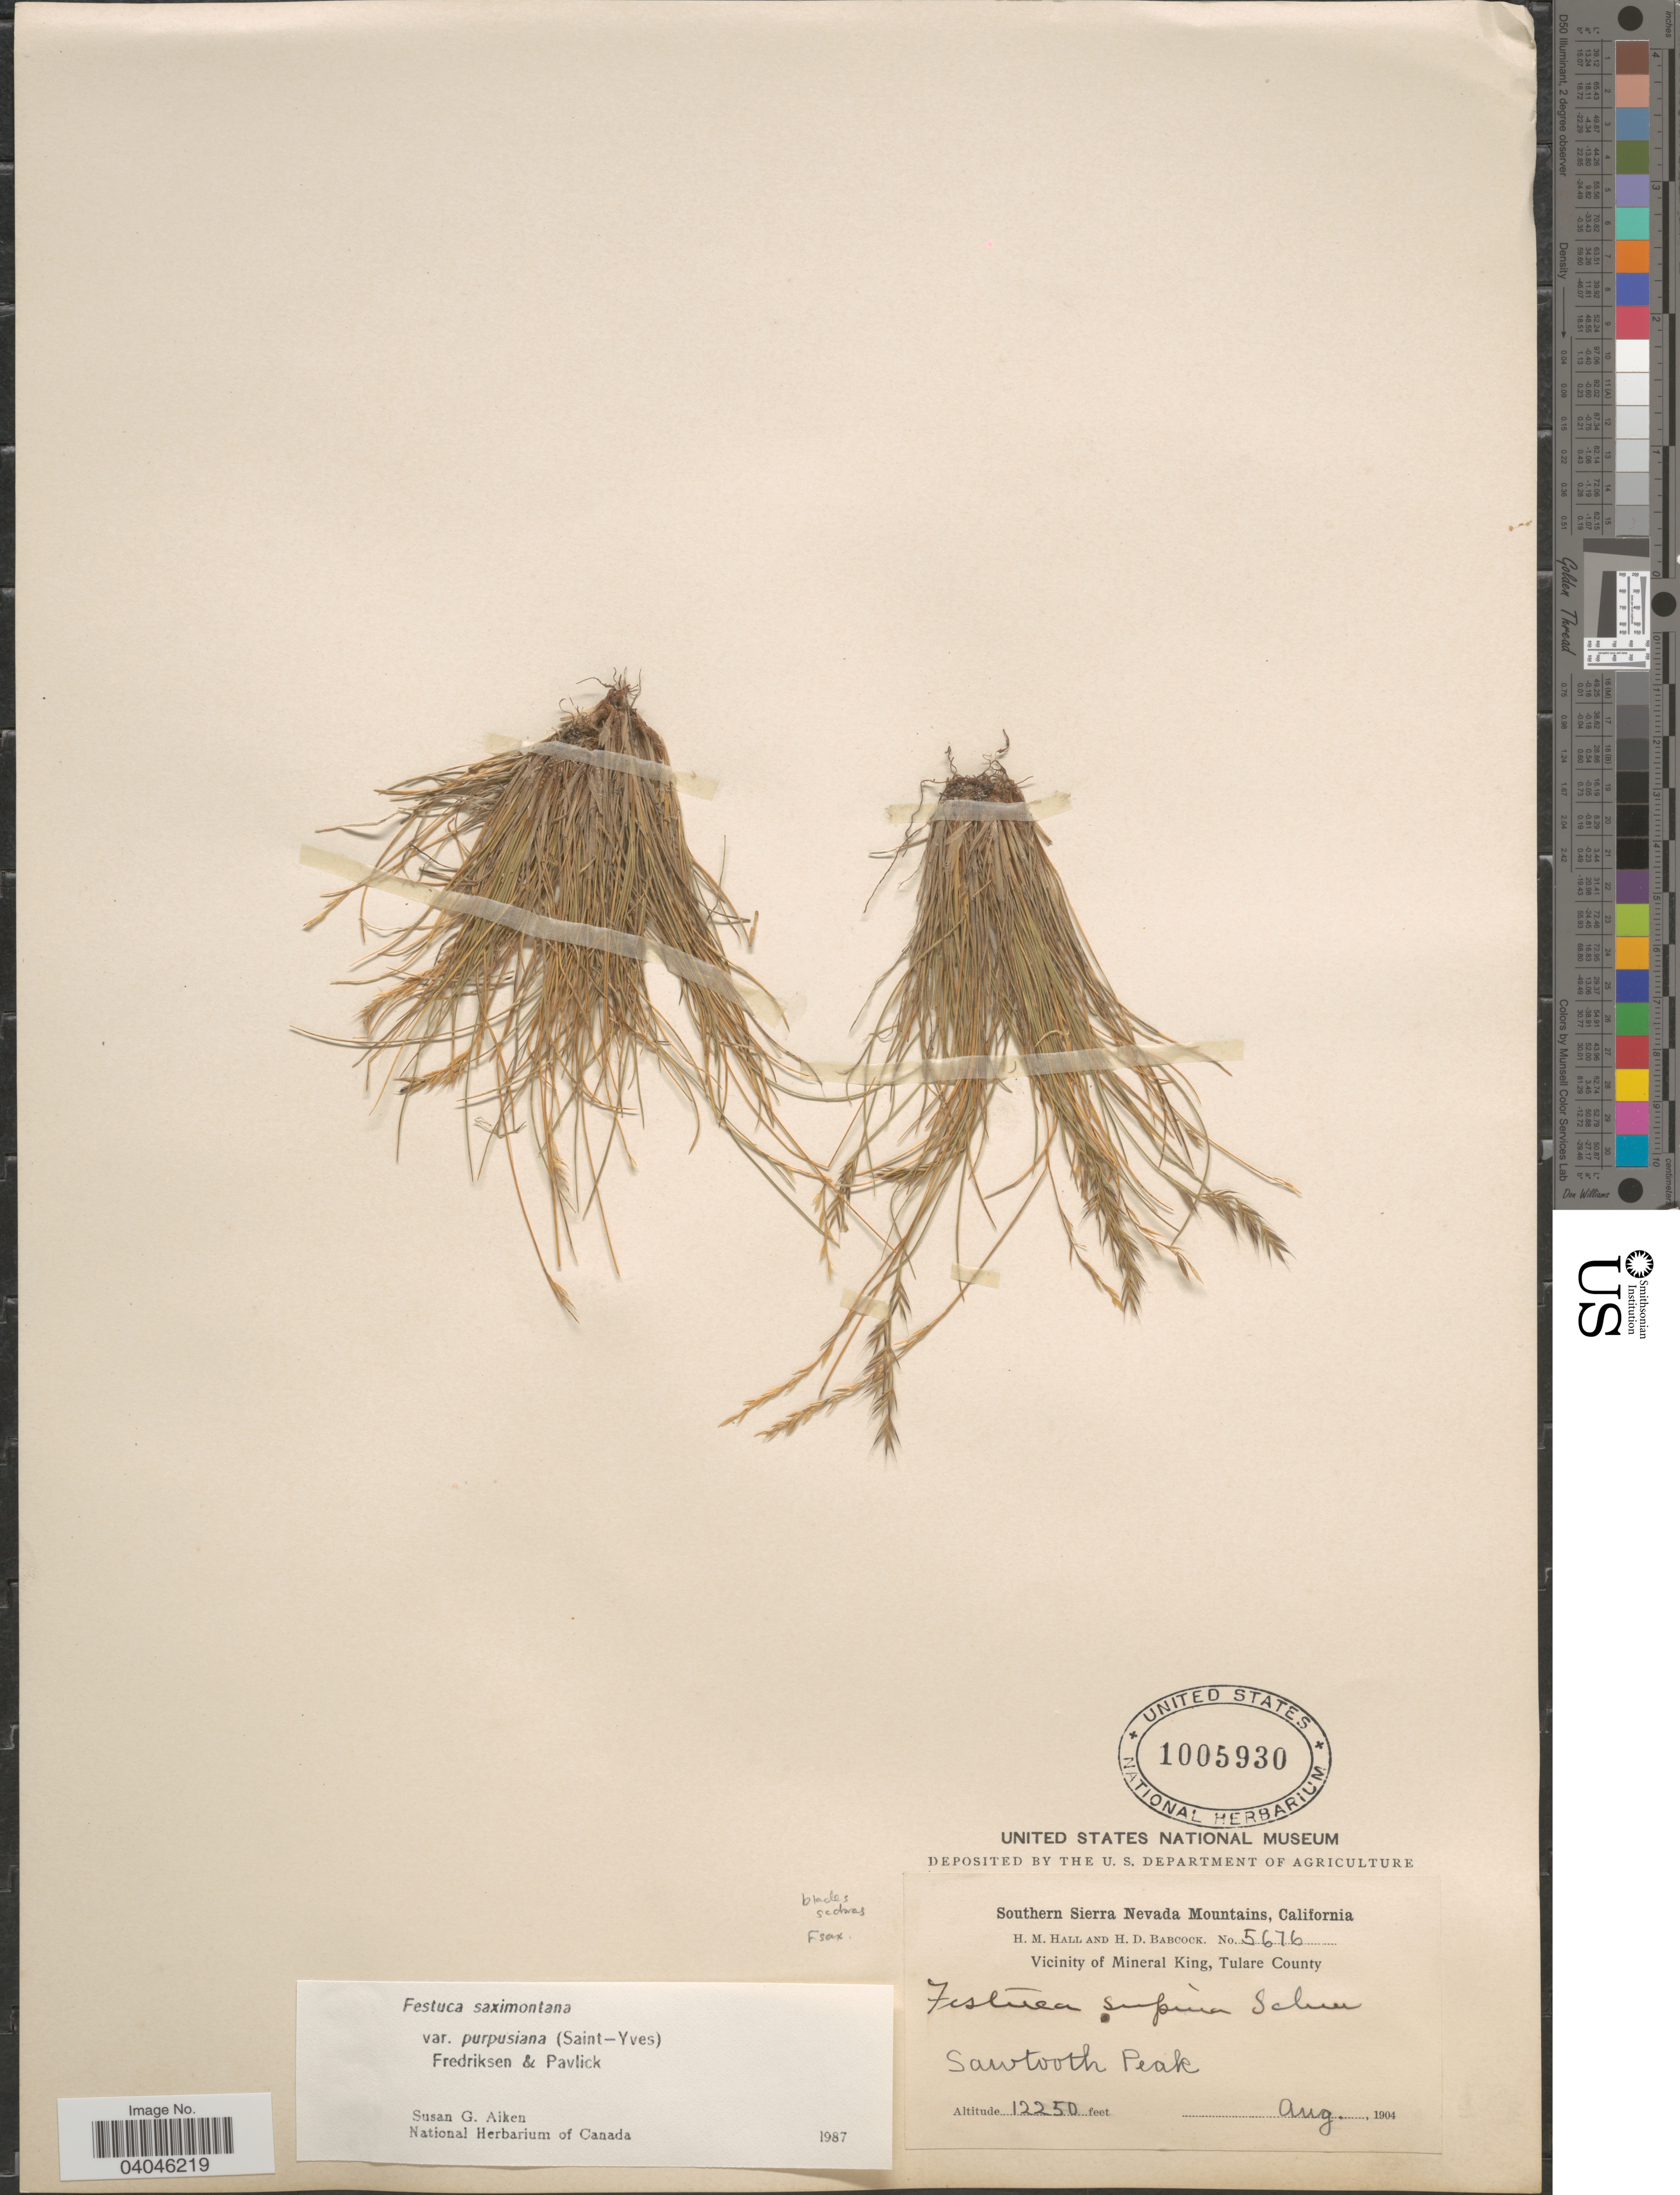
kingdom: Plantae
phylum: Tracheophyta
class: Liliopsida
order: Poales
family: Poaceae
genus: Festuca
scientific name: Festuca saximontana var. purpusiana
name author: (St.-Yves) Fred. & Pavlick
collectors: H. M. Hall & E. B. Babcock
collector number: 5676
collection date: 1904-08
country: United States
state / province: California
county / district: Tulare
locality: Southern Sierra Nevada Mountains. Vicinity of Mineral King, Tulare County. Sawtooth Peak.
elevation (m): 3734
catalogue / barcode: US 1005930